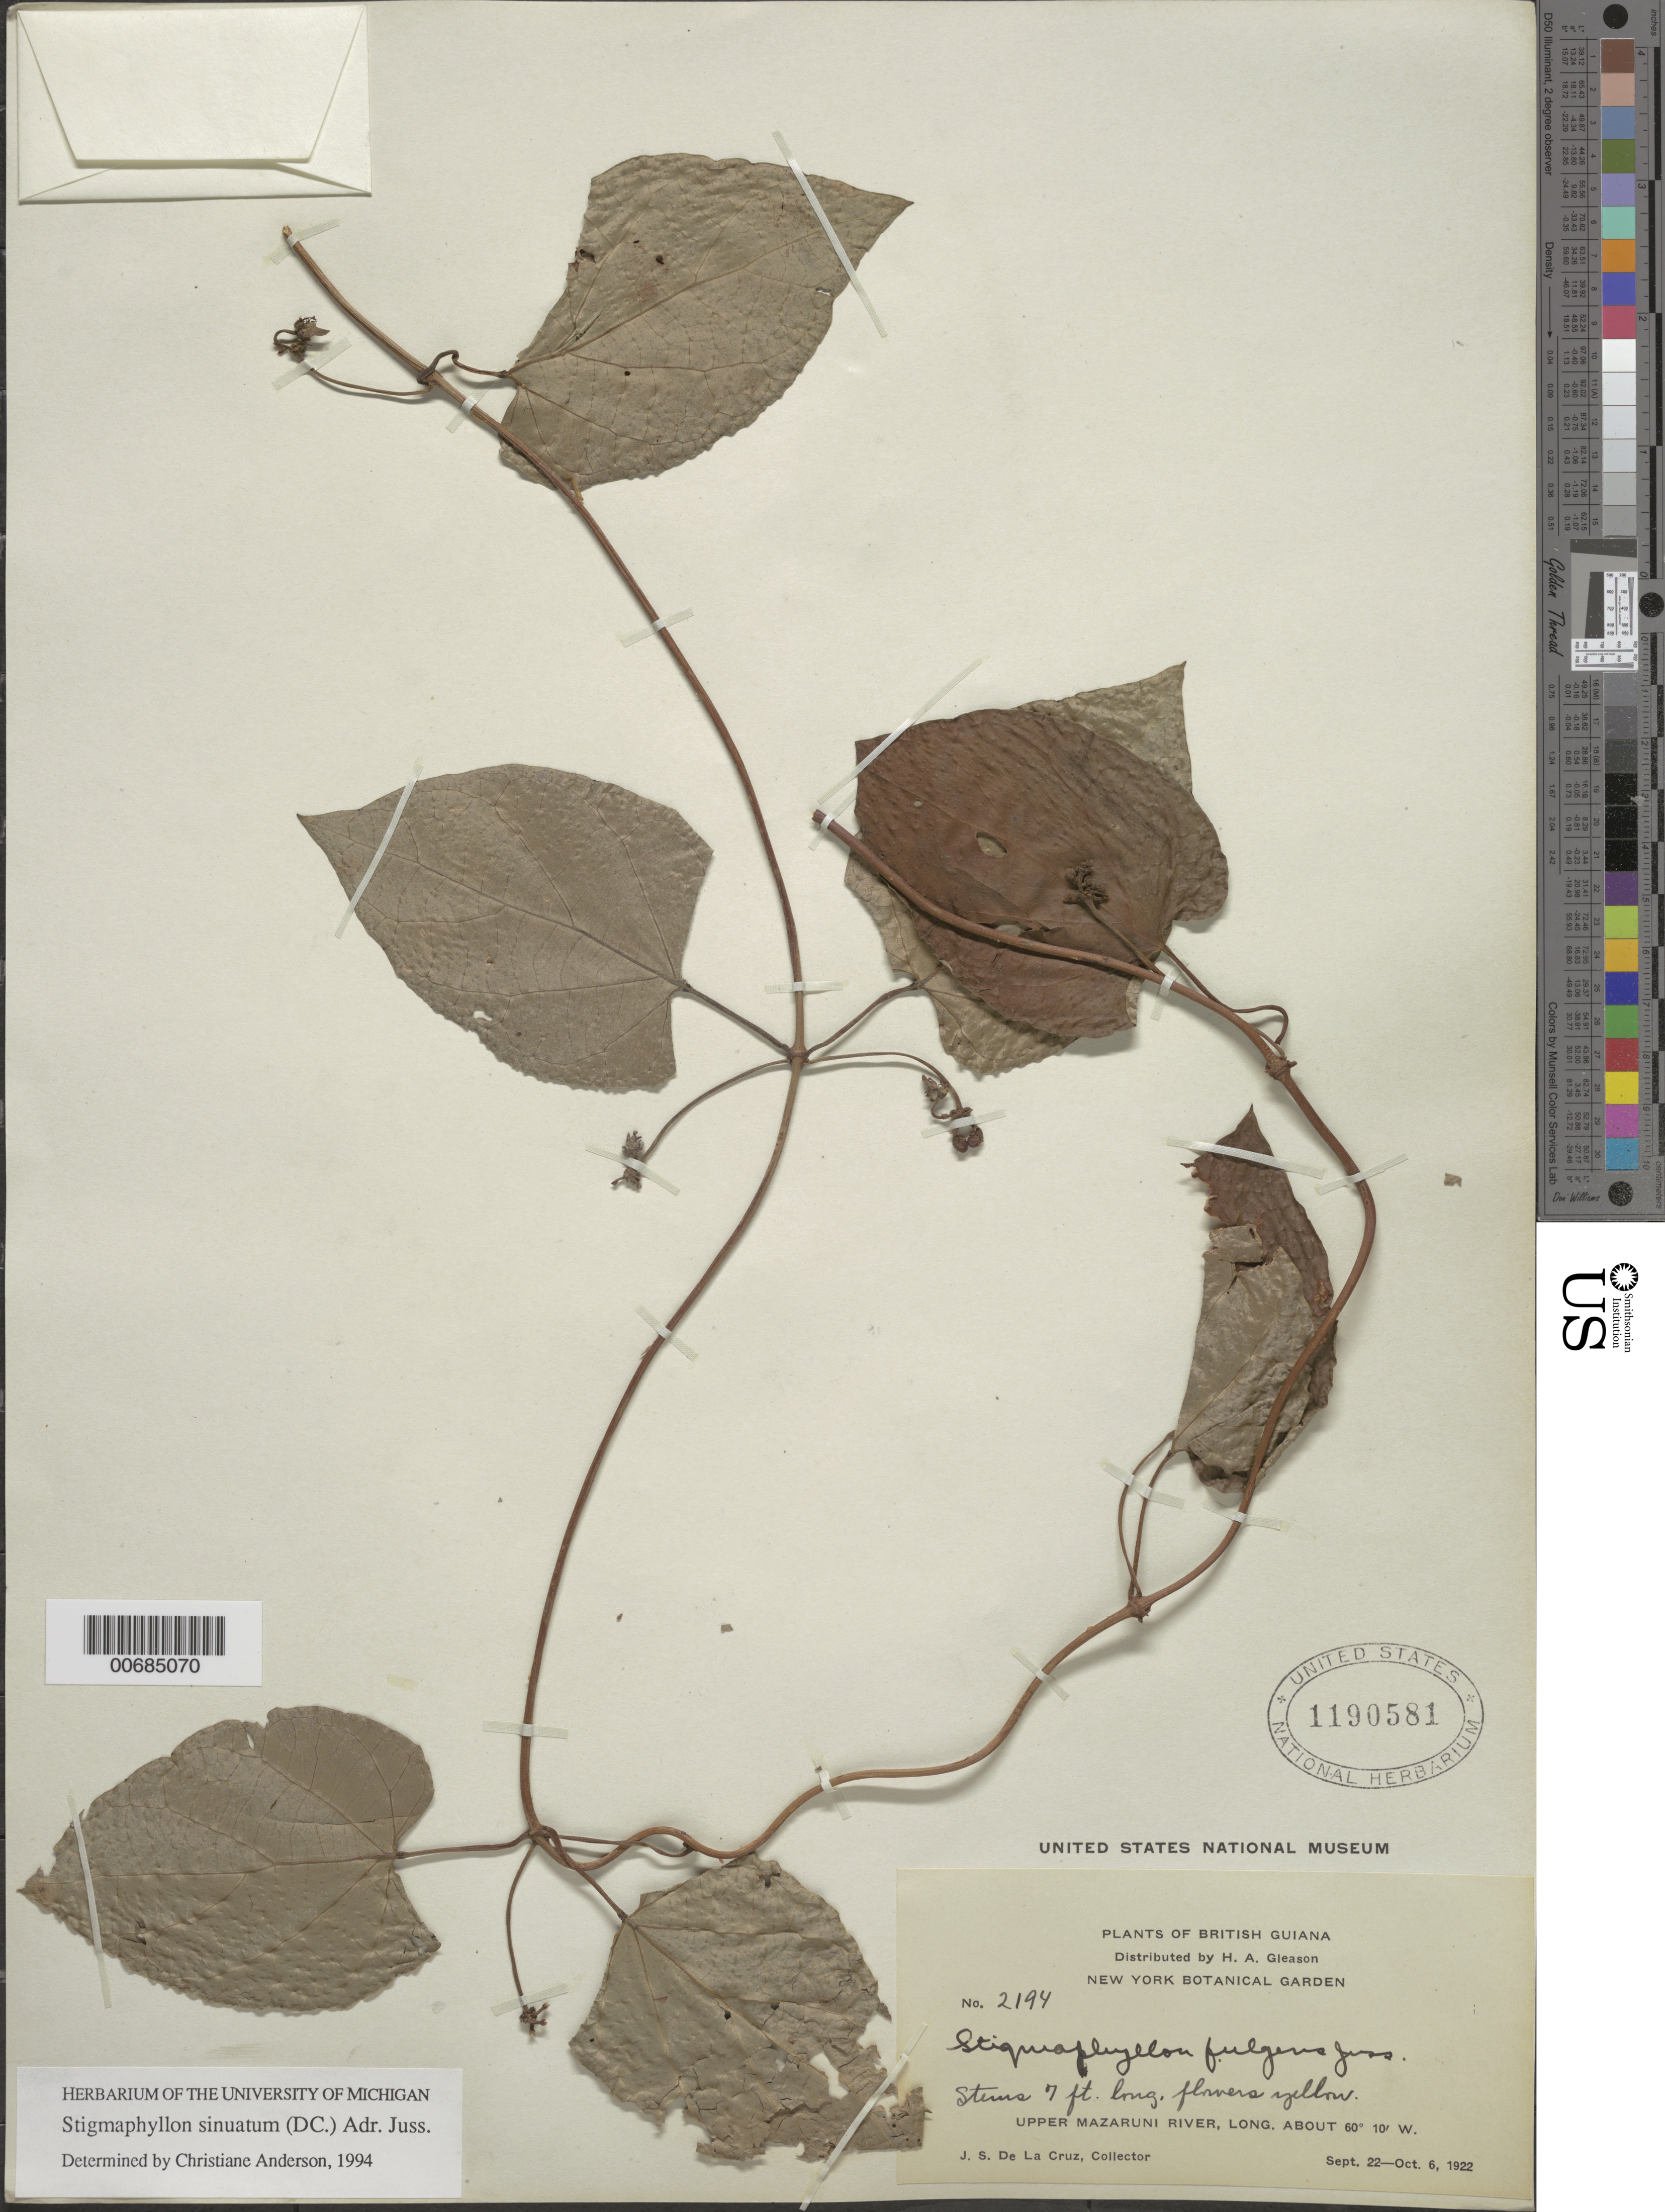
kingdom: Plantae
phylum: Tracheophyta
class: Magnoliopsida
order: Malpighiales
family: Malpighiaceae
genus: Stigmaphyllon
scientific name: Stigmaphyllon sinuatum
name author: (DC.) A. Juss.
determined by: Anderson, C.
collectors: J. S. de la Cruz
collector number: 2194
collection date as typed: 22-Sep-22 to 6-Oct-22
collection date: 1922-09-22/1922-10-06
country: Guyana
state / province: Cuyuni-Mazaruni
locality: Upper Mazaruni R.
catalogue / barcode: US 1190581